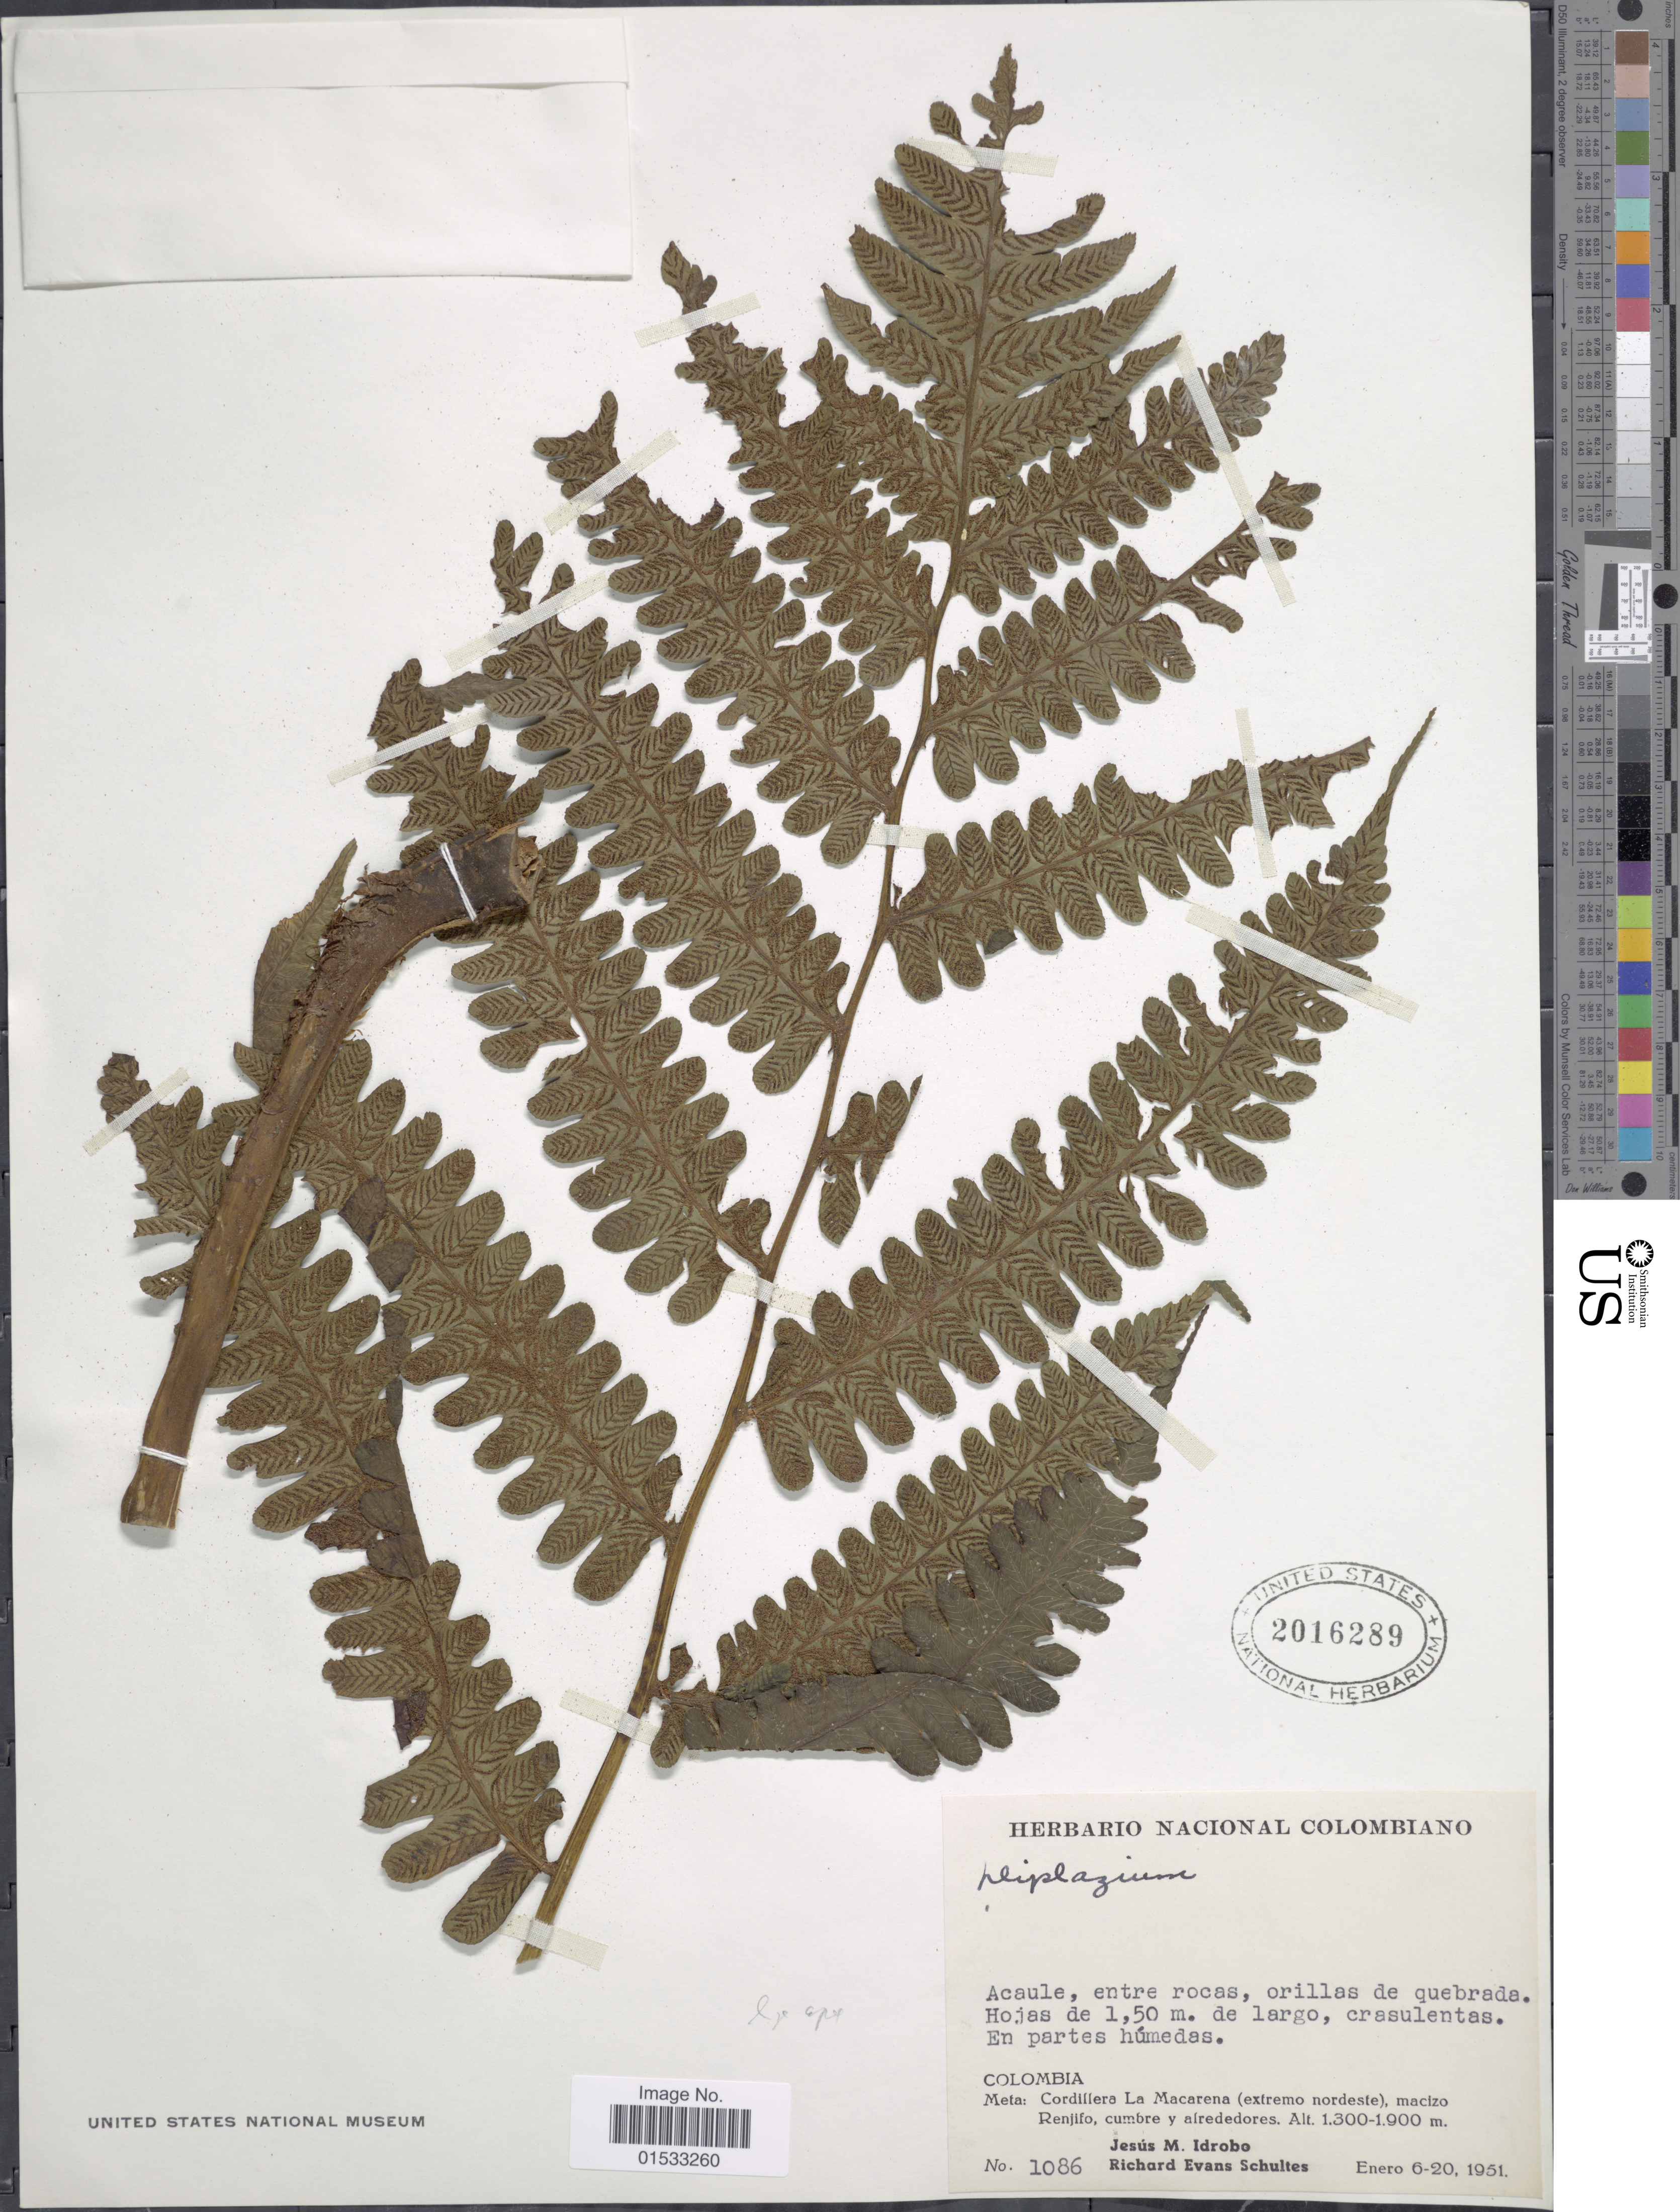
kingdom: Plantae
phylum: Tracheophyta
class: Polypodiopsida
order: Polypodiales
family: Athyriaceae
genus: Diplazium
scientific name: Diplazium sp.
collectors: J. M. Idrobo & R. E. Schultes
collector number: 1086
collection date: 1951-01-06/1951-01-20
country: Colombia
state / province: Meta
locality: Cordillera La Macarena (extremo nordeste), macizo Renjifo, cumbre y alrededores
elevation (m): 1300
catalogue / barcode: US 2016289